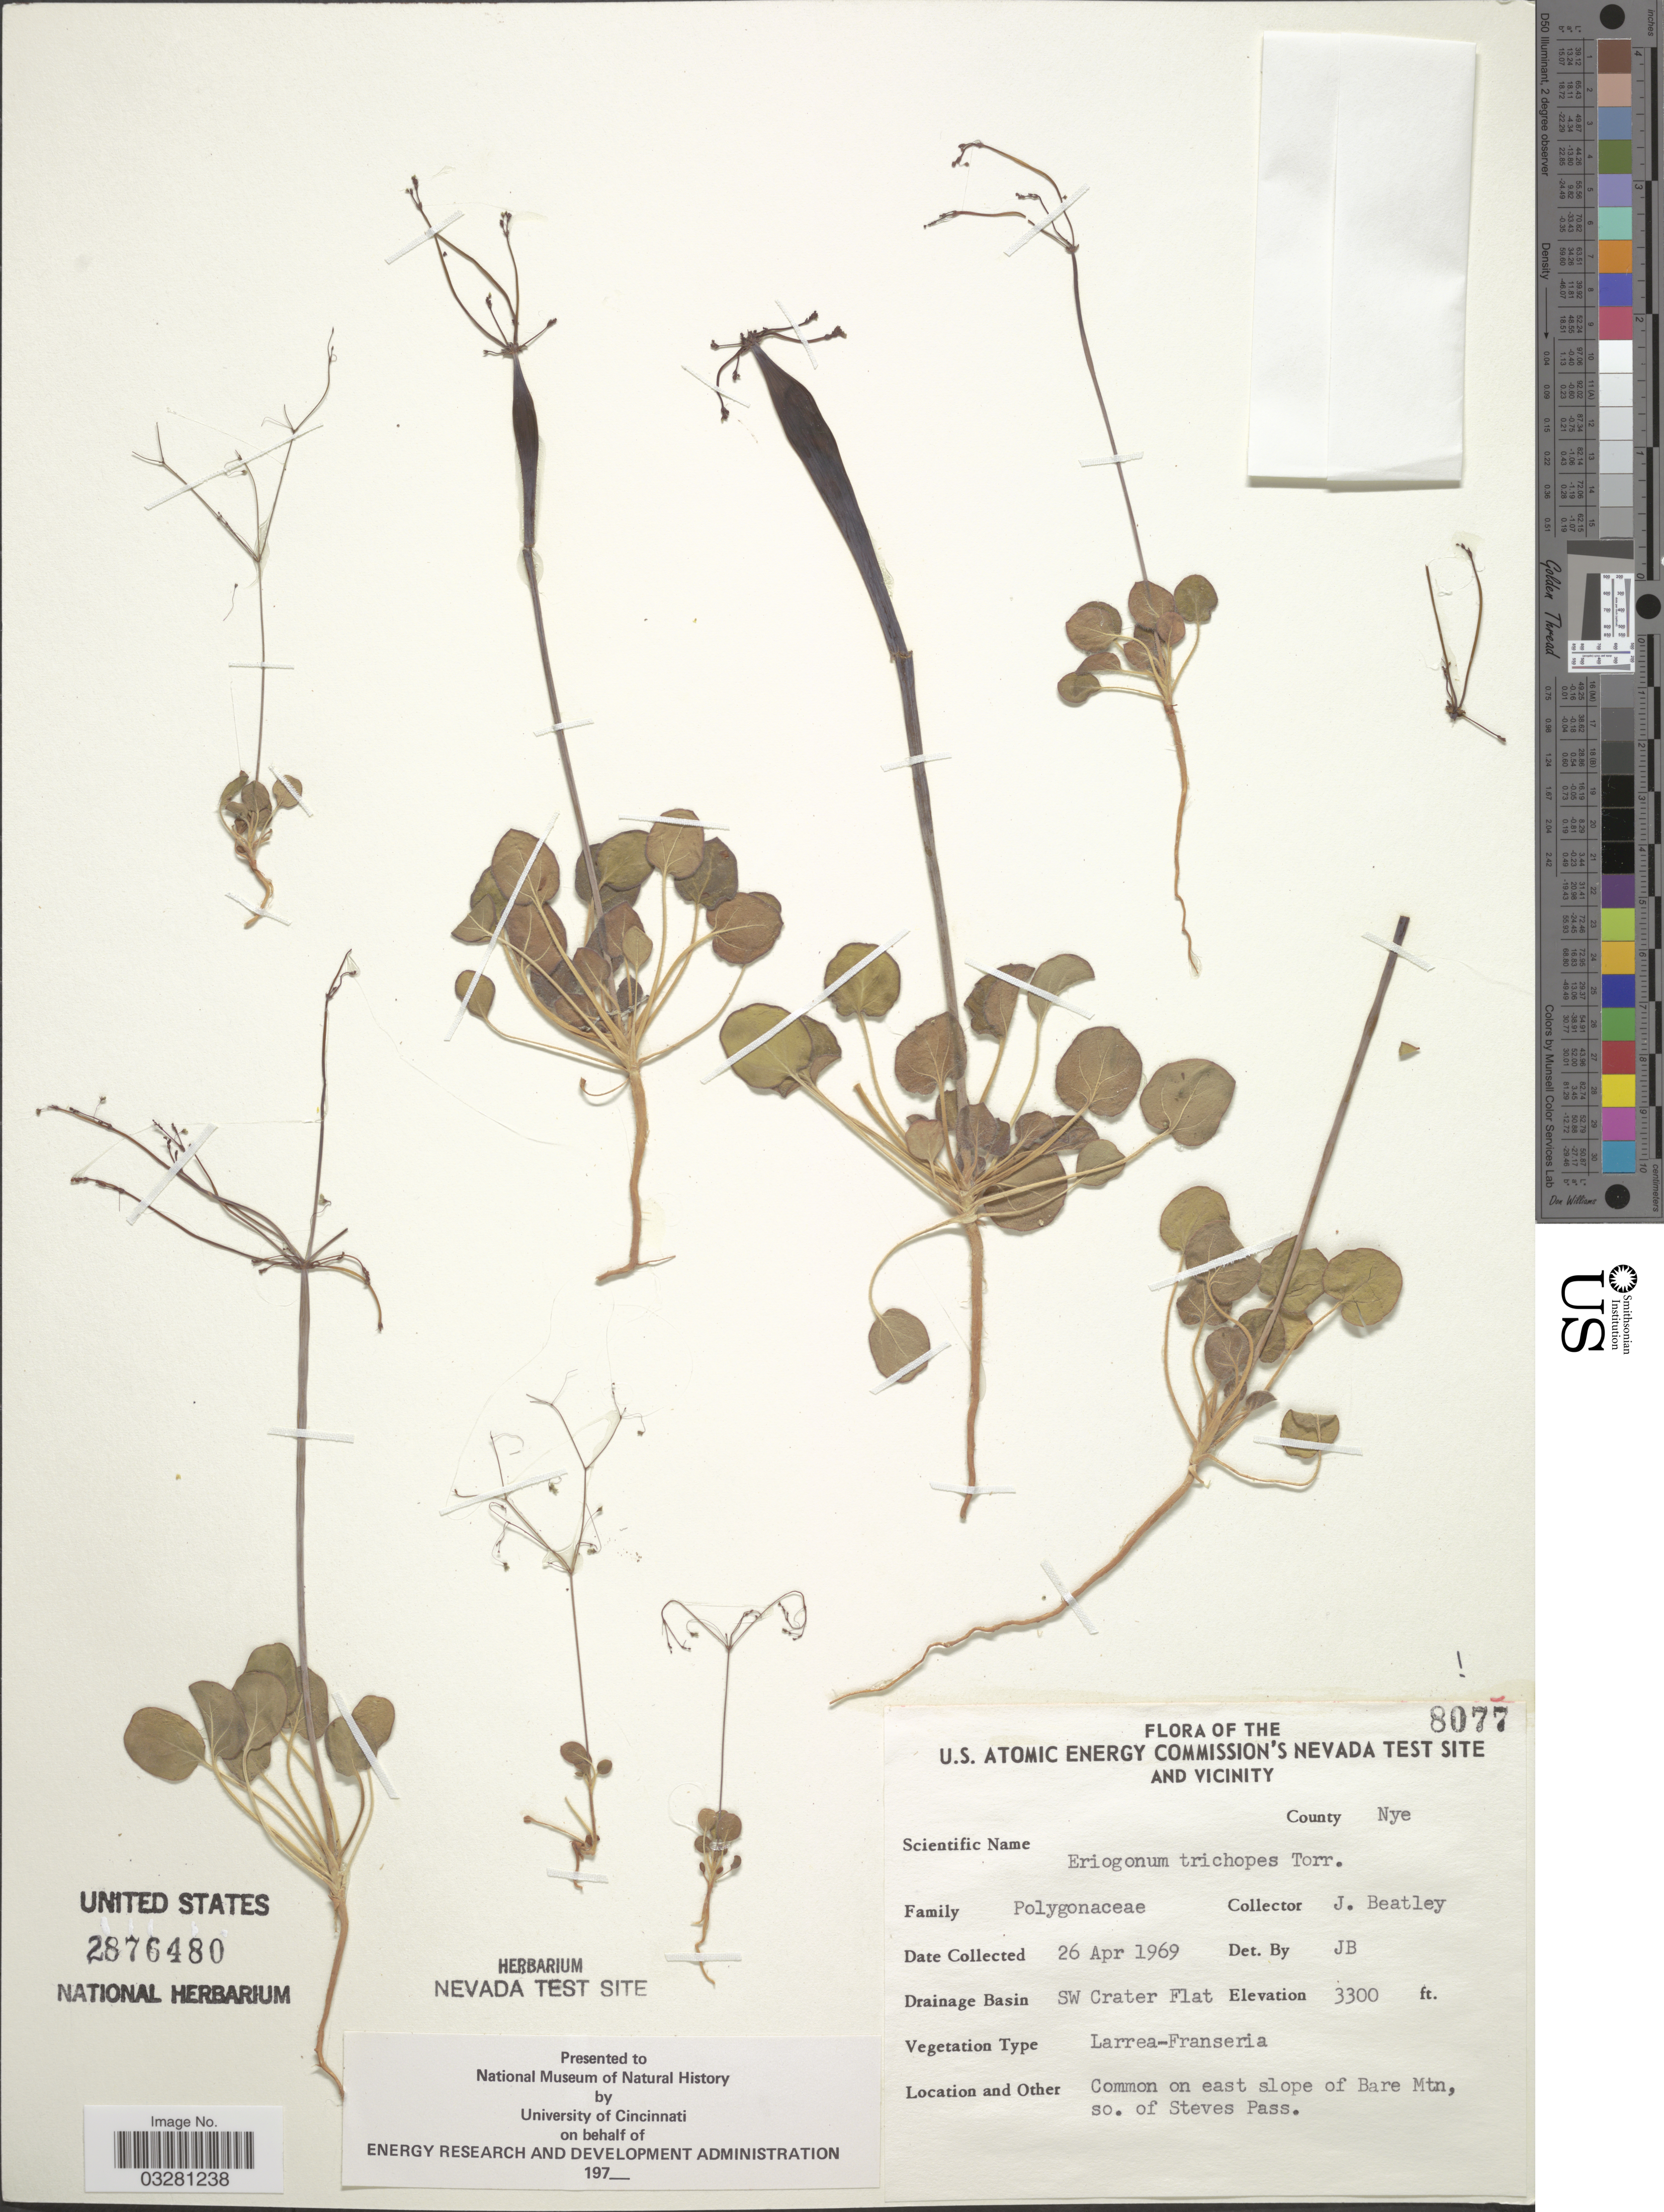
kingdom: Plantae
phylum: Tracheophyta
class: Magnoliopsida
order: Caryophyllales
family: Polygonaceae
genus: Eriogonum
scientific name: Eriogonum trichopes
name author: Torr.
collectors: J. C. Beatley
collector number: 8077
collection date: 1969-04-26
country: United States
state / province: Nevada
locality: U. S. Atomic Energy Commission's Nevada Test Site and Vicinity. County Nye. Drainage Basin SW Crater Flat. East slope of Bare Mtn, so. of Steves Pass.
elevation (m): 1006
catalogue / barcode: US 2876480